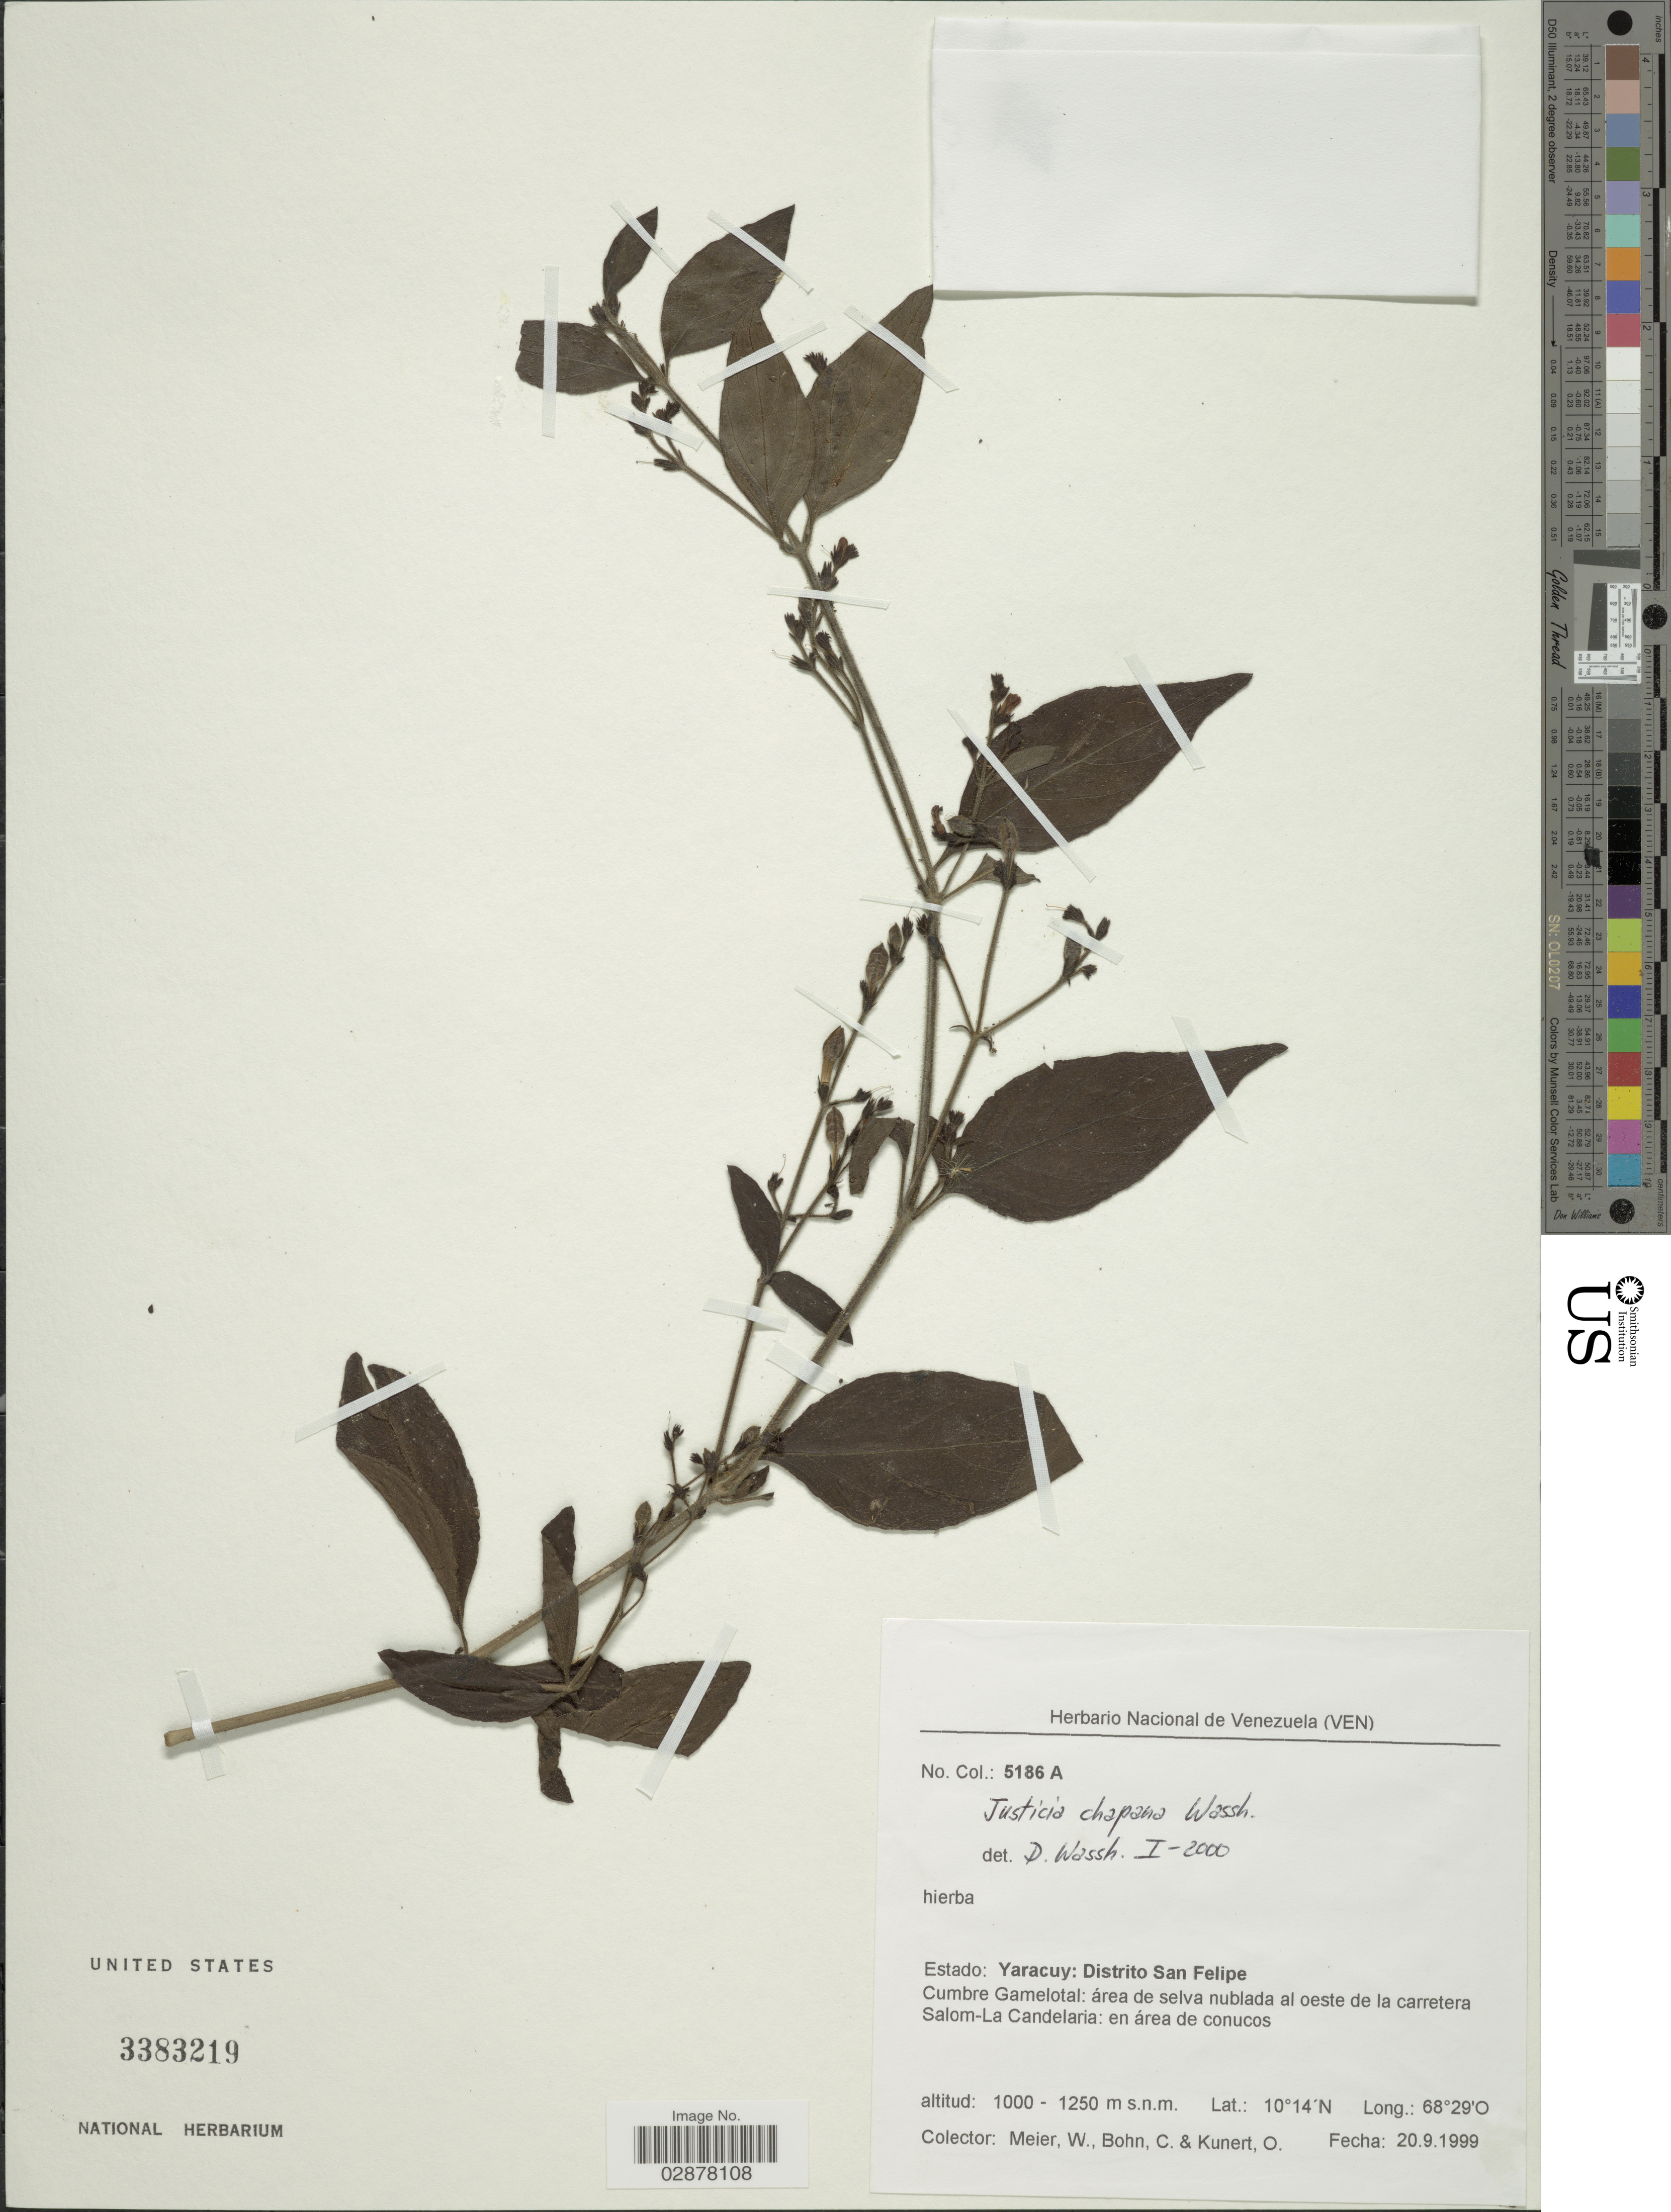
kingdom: Plantae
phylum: Tracheophyta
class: Magnoliopsida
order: Lamiales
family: Acanthaceae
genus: Justicia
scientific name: Justicia chapana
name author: Wassh.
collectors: W. Meier, C. Bohn & O. Kunert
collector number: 5186A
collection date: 1999-09-20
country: Venezuela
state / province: Yaracuy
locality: Distrito San Felipe, Cumbre Gamelotal, área de selva nublada al oeste de la carretera Salom-La Candelaria.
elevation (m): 1000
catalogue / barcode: US 3383219